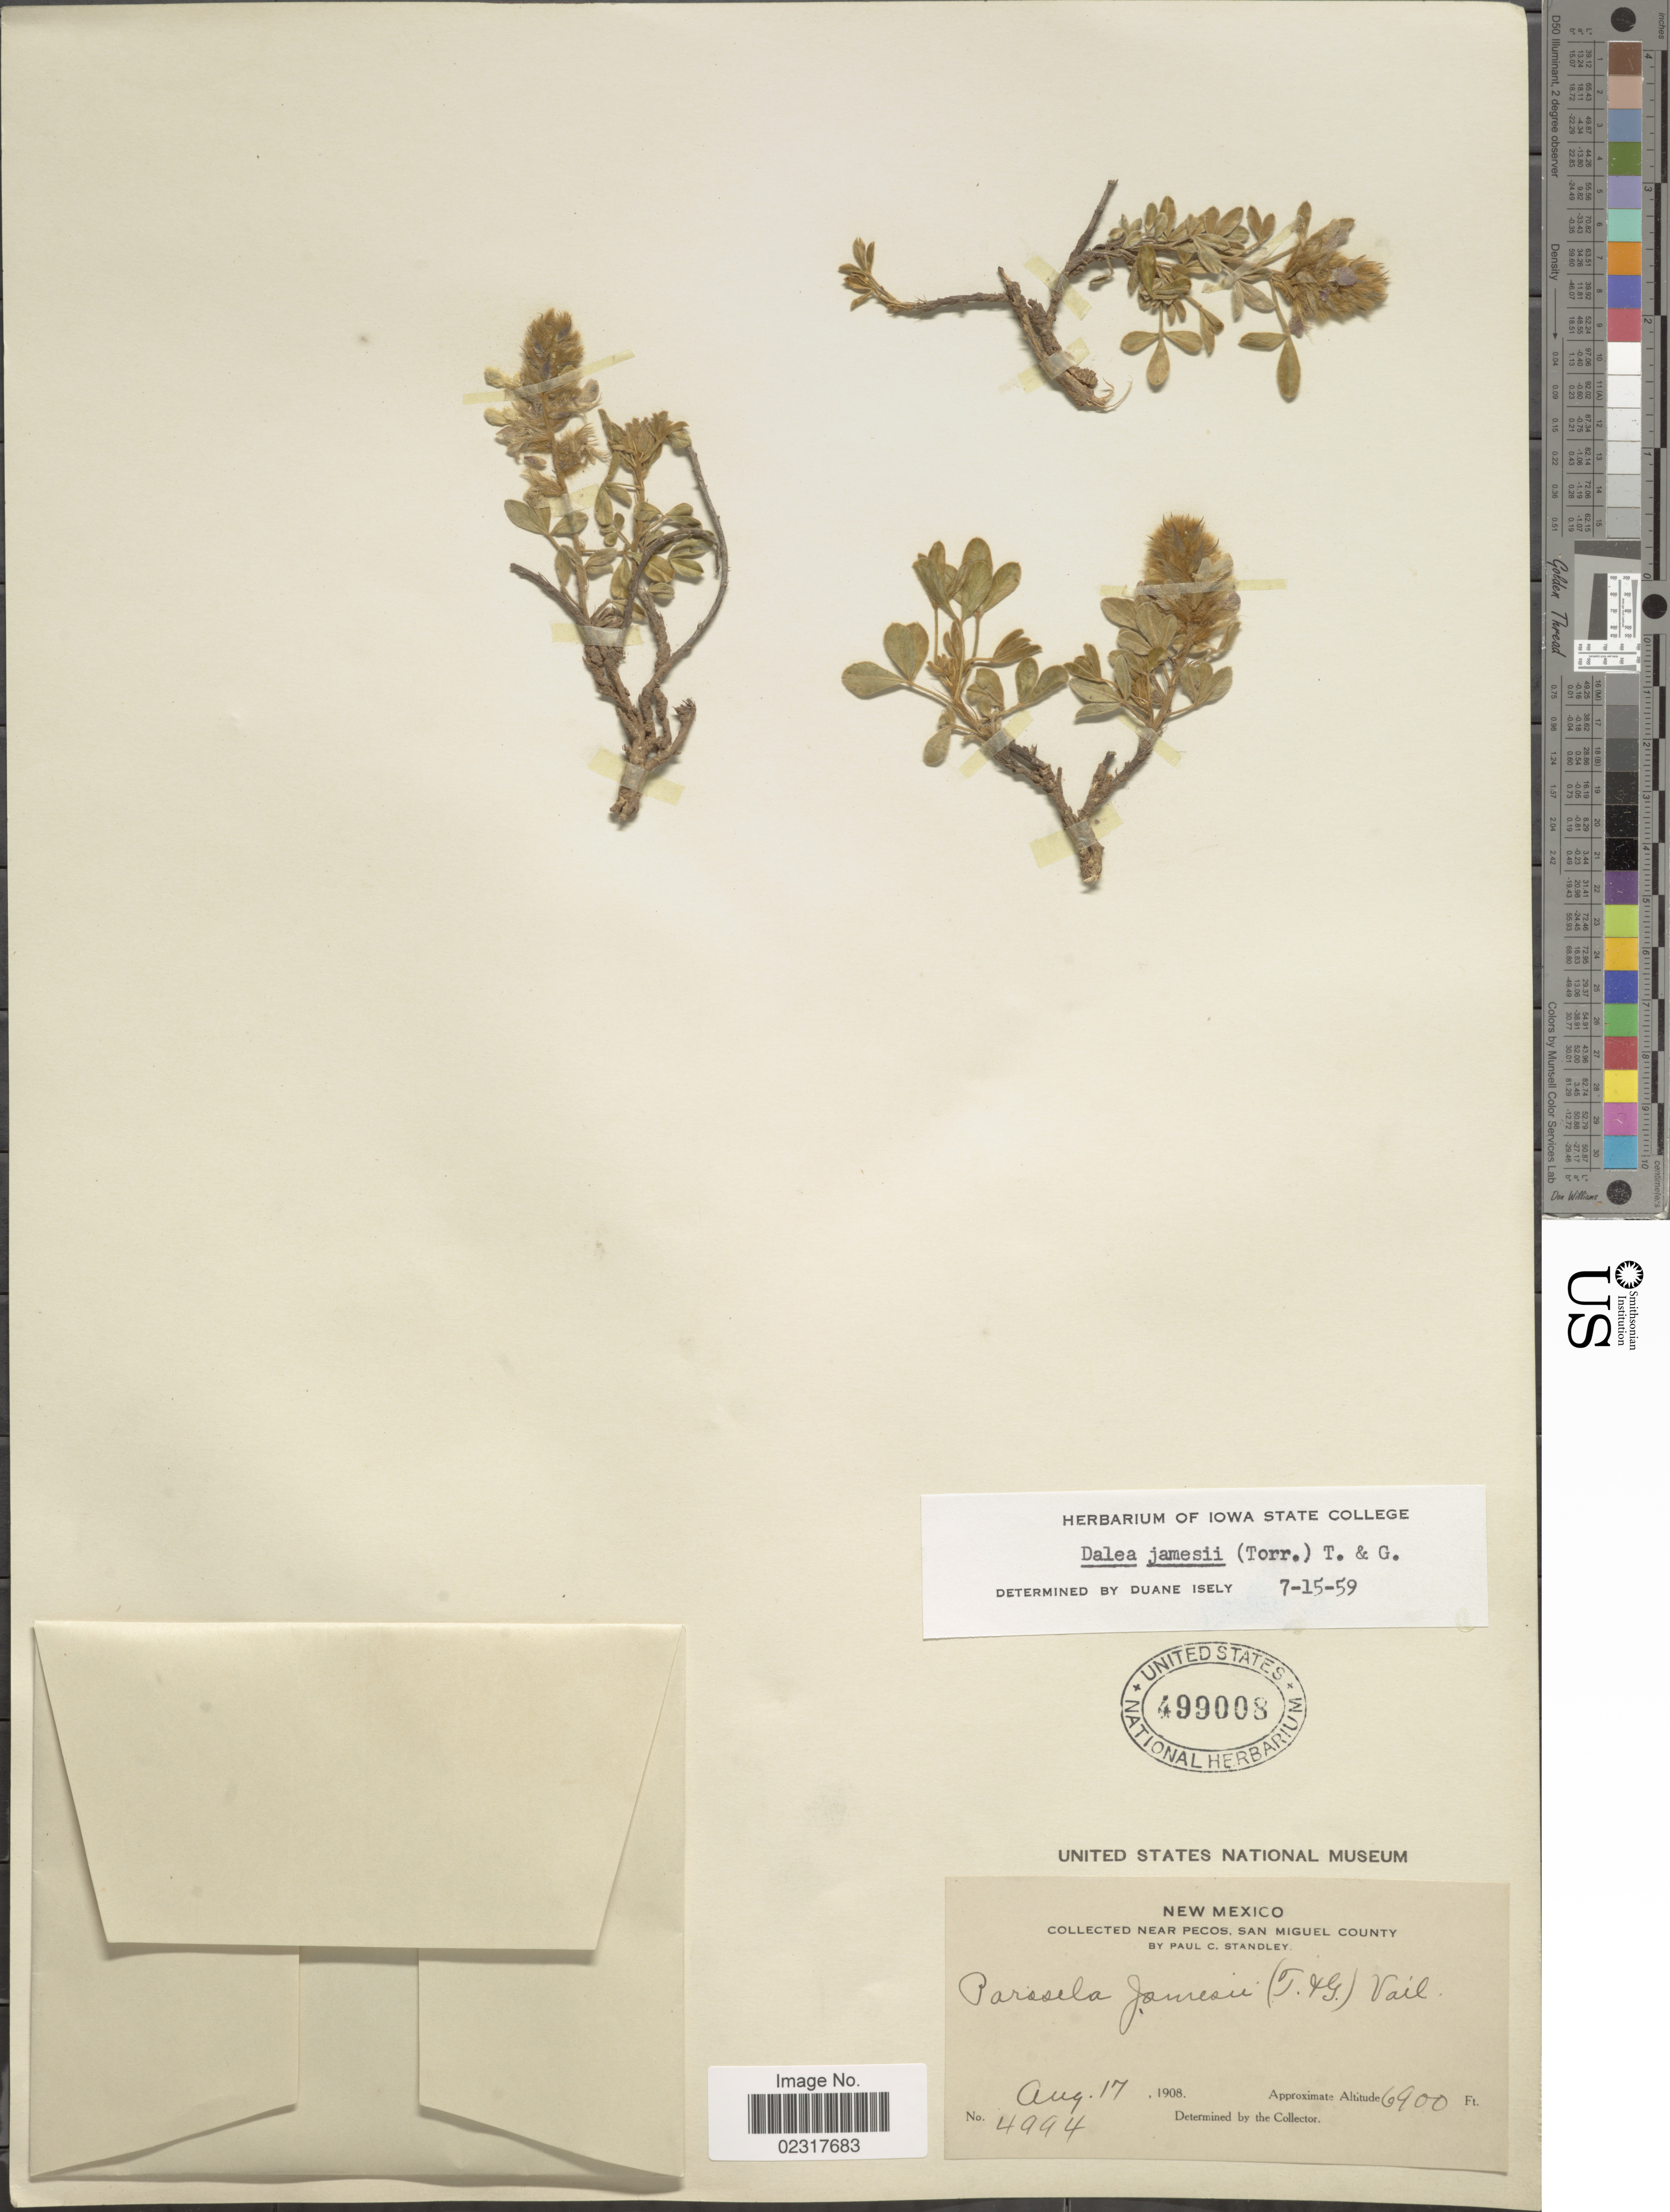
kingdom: Plantae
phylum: Tracheophyta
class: Magnoliopsida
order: Fabales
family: Fabaceae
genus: Dalea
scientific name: Dalea jamesii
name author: (Torr.) Torr. & A. Gray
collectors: P. C. Standley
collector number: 4994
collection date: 1908-08-17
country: United States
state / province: New Mexico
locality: Near Pecos, San Miguel County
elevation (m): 2103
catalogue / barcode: US 499008